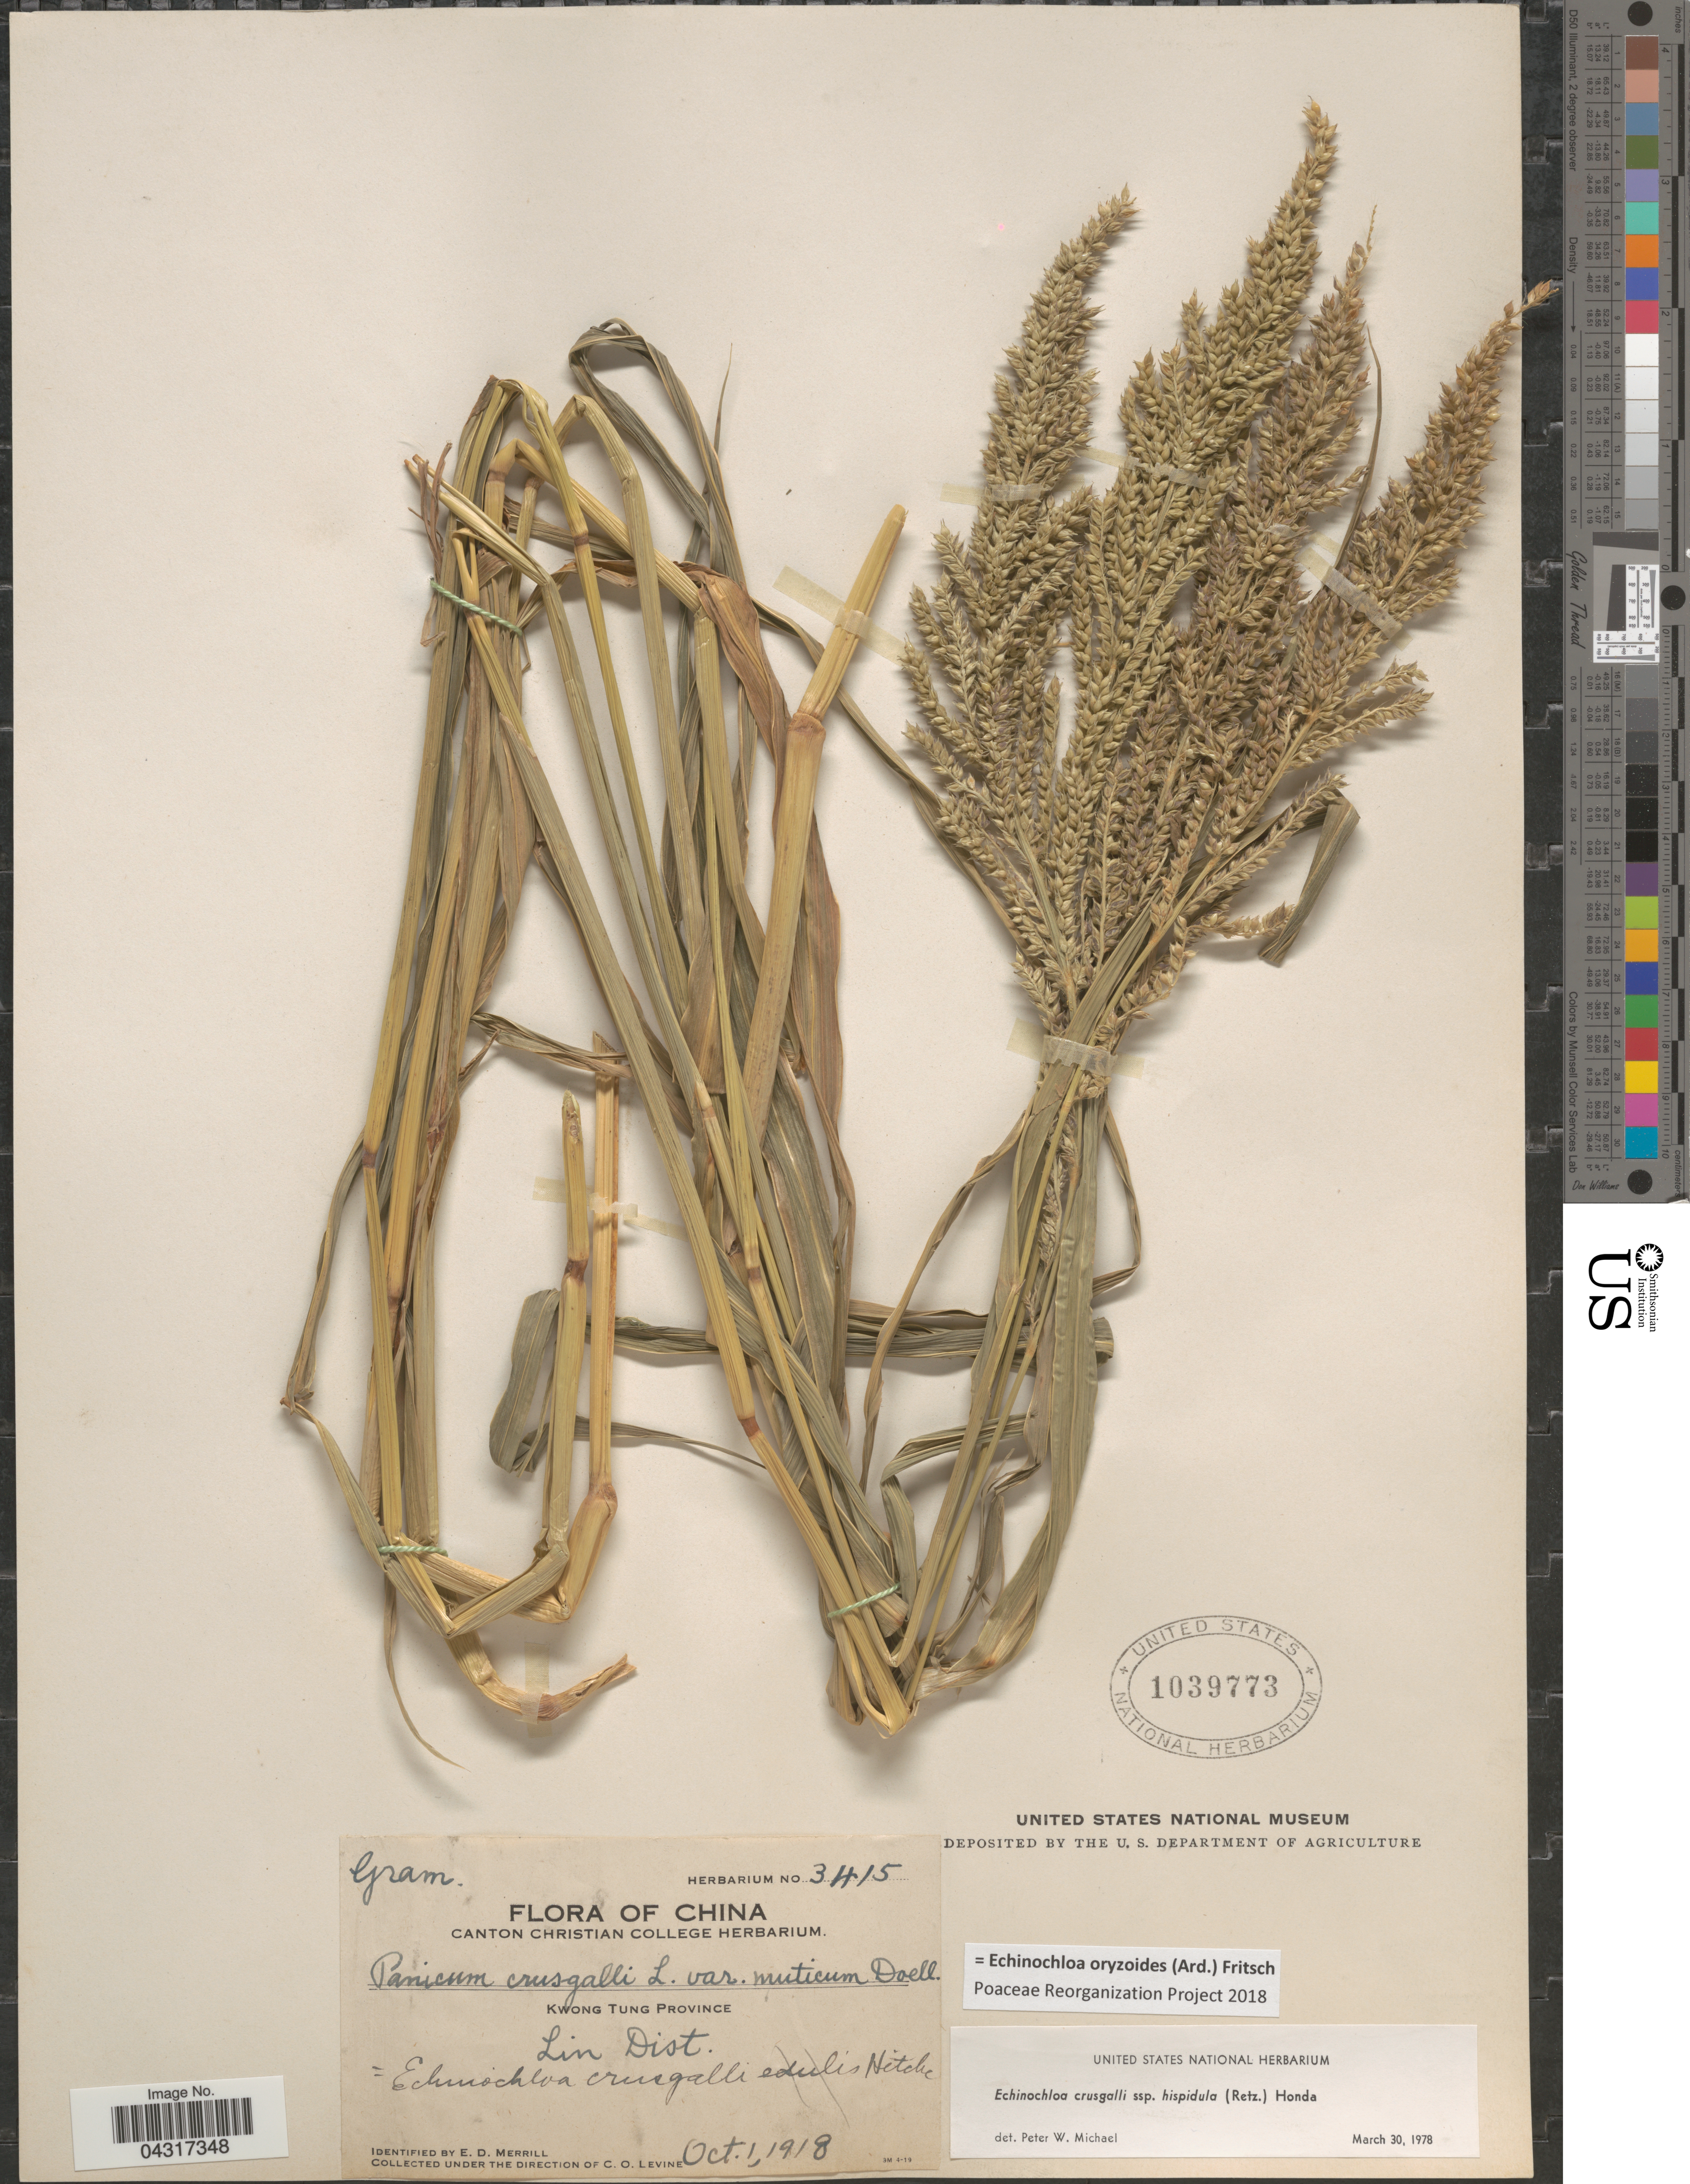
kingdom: Plantae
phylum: Tracheophyta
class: Liliopsida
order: Poales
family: Poaceae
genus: Echinochloa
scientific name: Echinochloa oryzoides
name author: (Ard.) Fritsch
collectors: C. O. Levine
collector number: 3415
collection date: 1918-10-01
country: China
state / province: Guangdong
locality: Kwong Tung District. Lin Dist.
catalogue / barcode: US 1039773